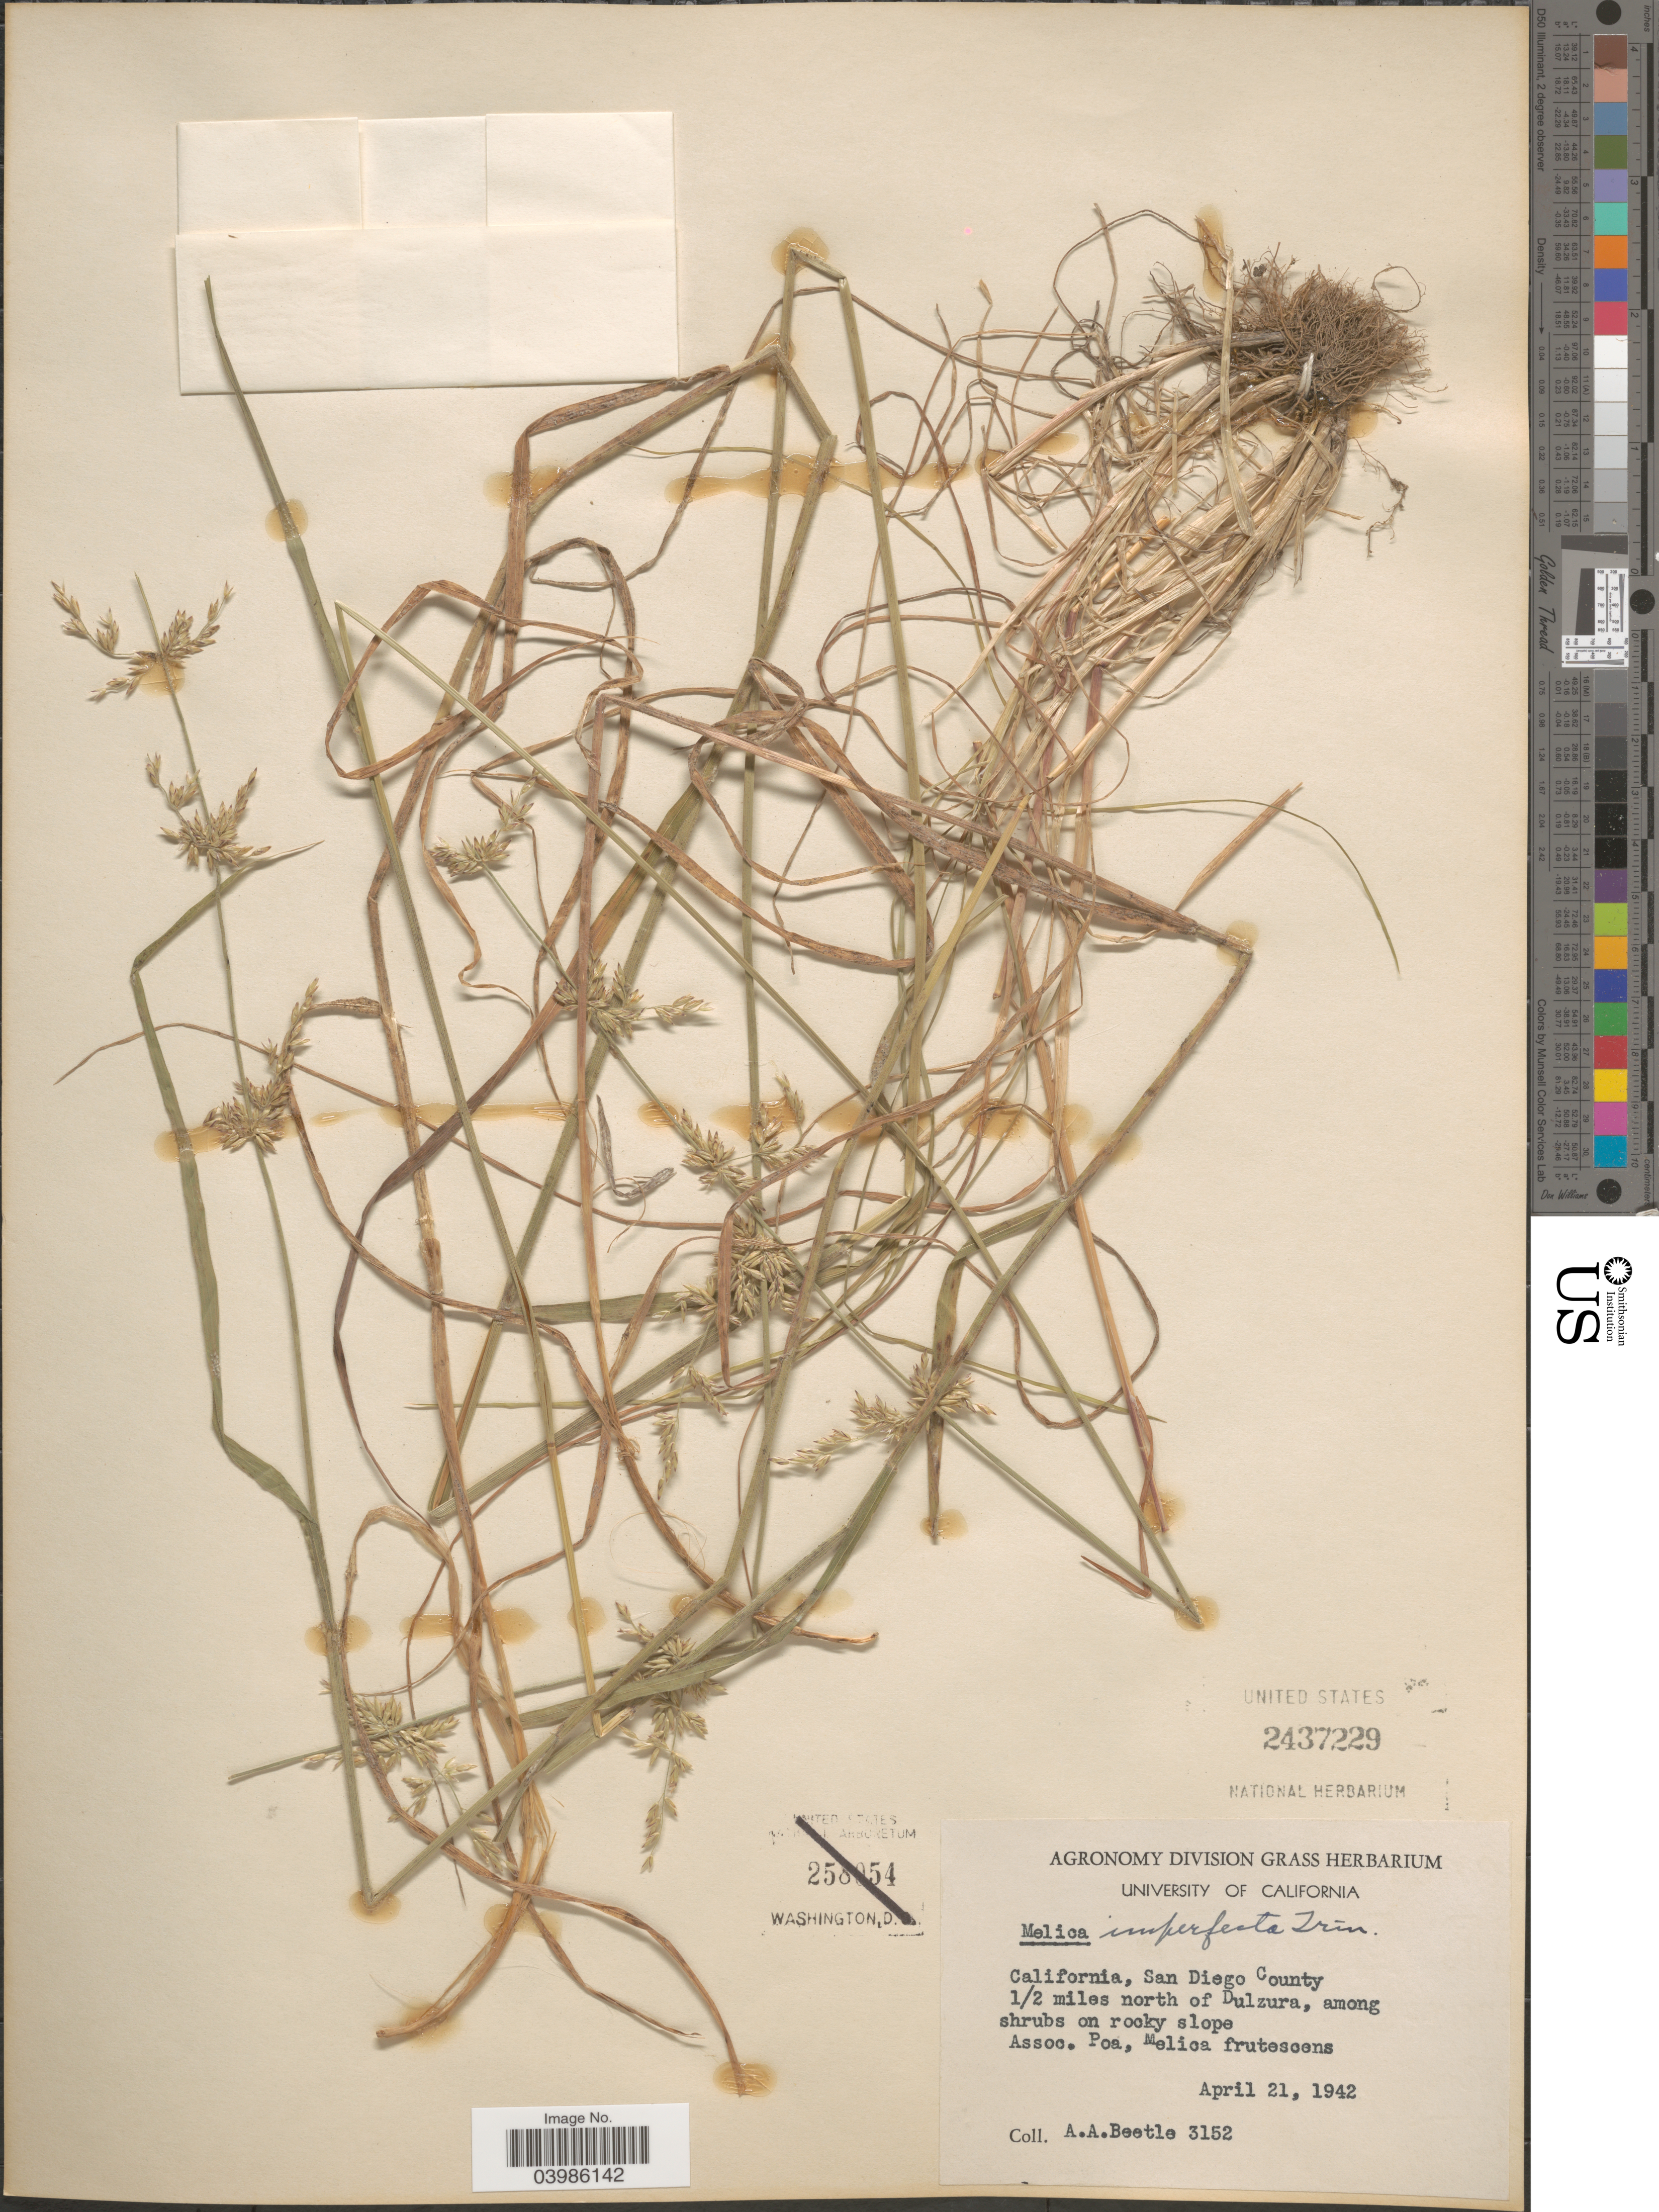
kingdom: Plantae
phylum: Tracheophyta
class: Liliopsida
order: Poales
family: Poaceae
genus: Melica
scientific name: Melica imperfecta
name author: Trin.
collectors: A. A. Beetle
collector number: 3152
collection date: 1942-04-21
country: United States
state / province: California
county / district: San Diego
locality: San Diego County ½ miles north of Dulzura.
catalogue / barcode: US 2437229